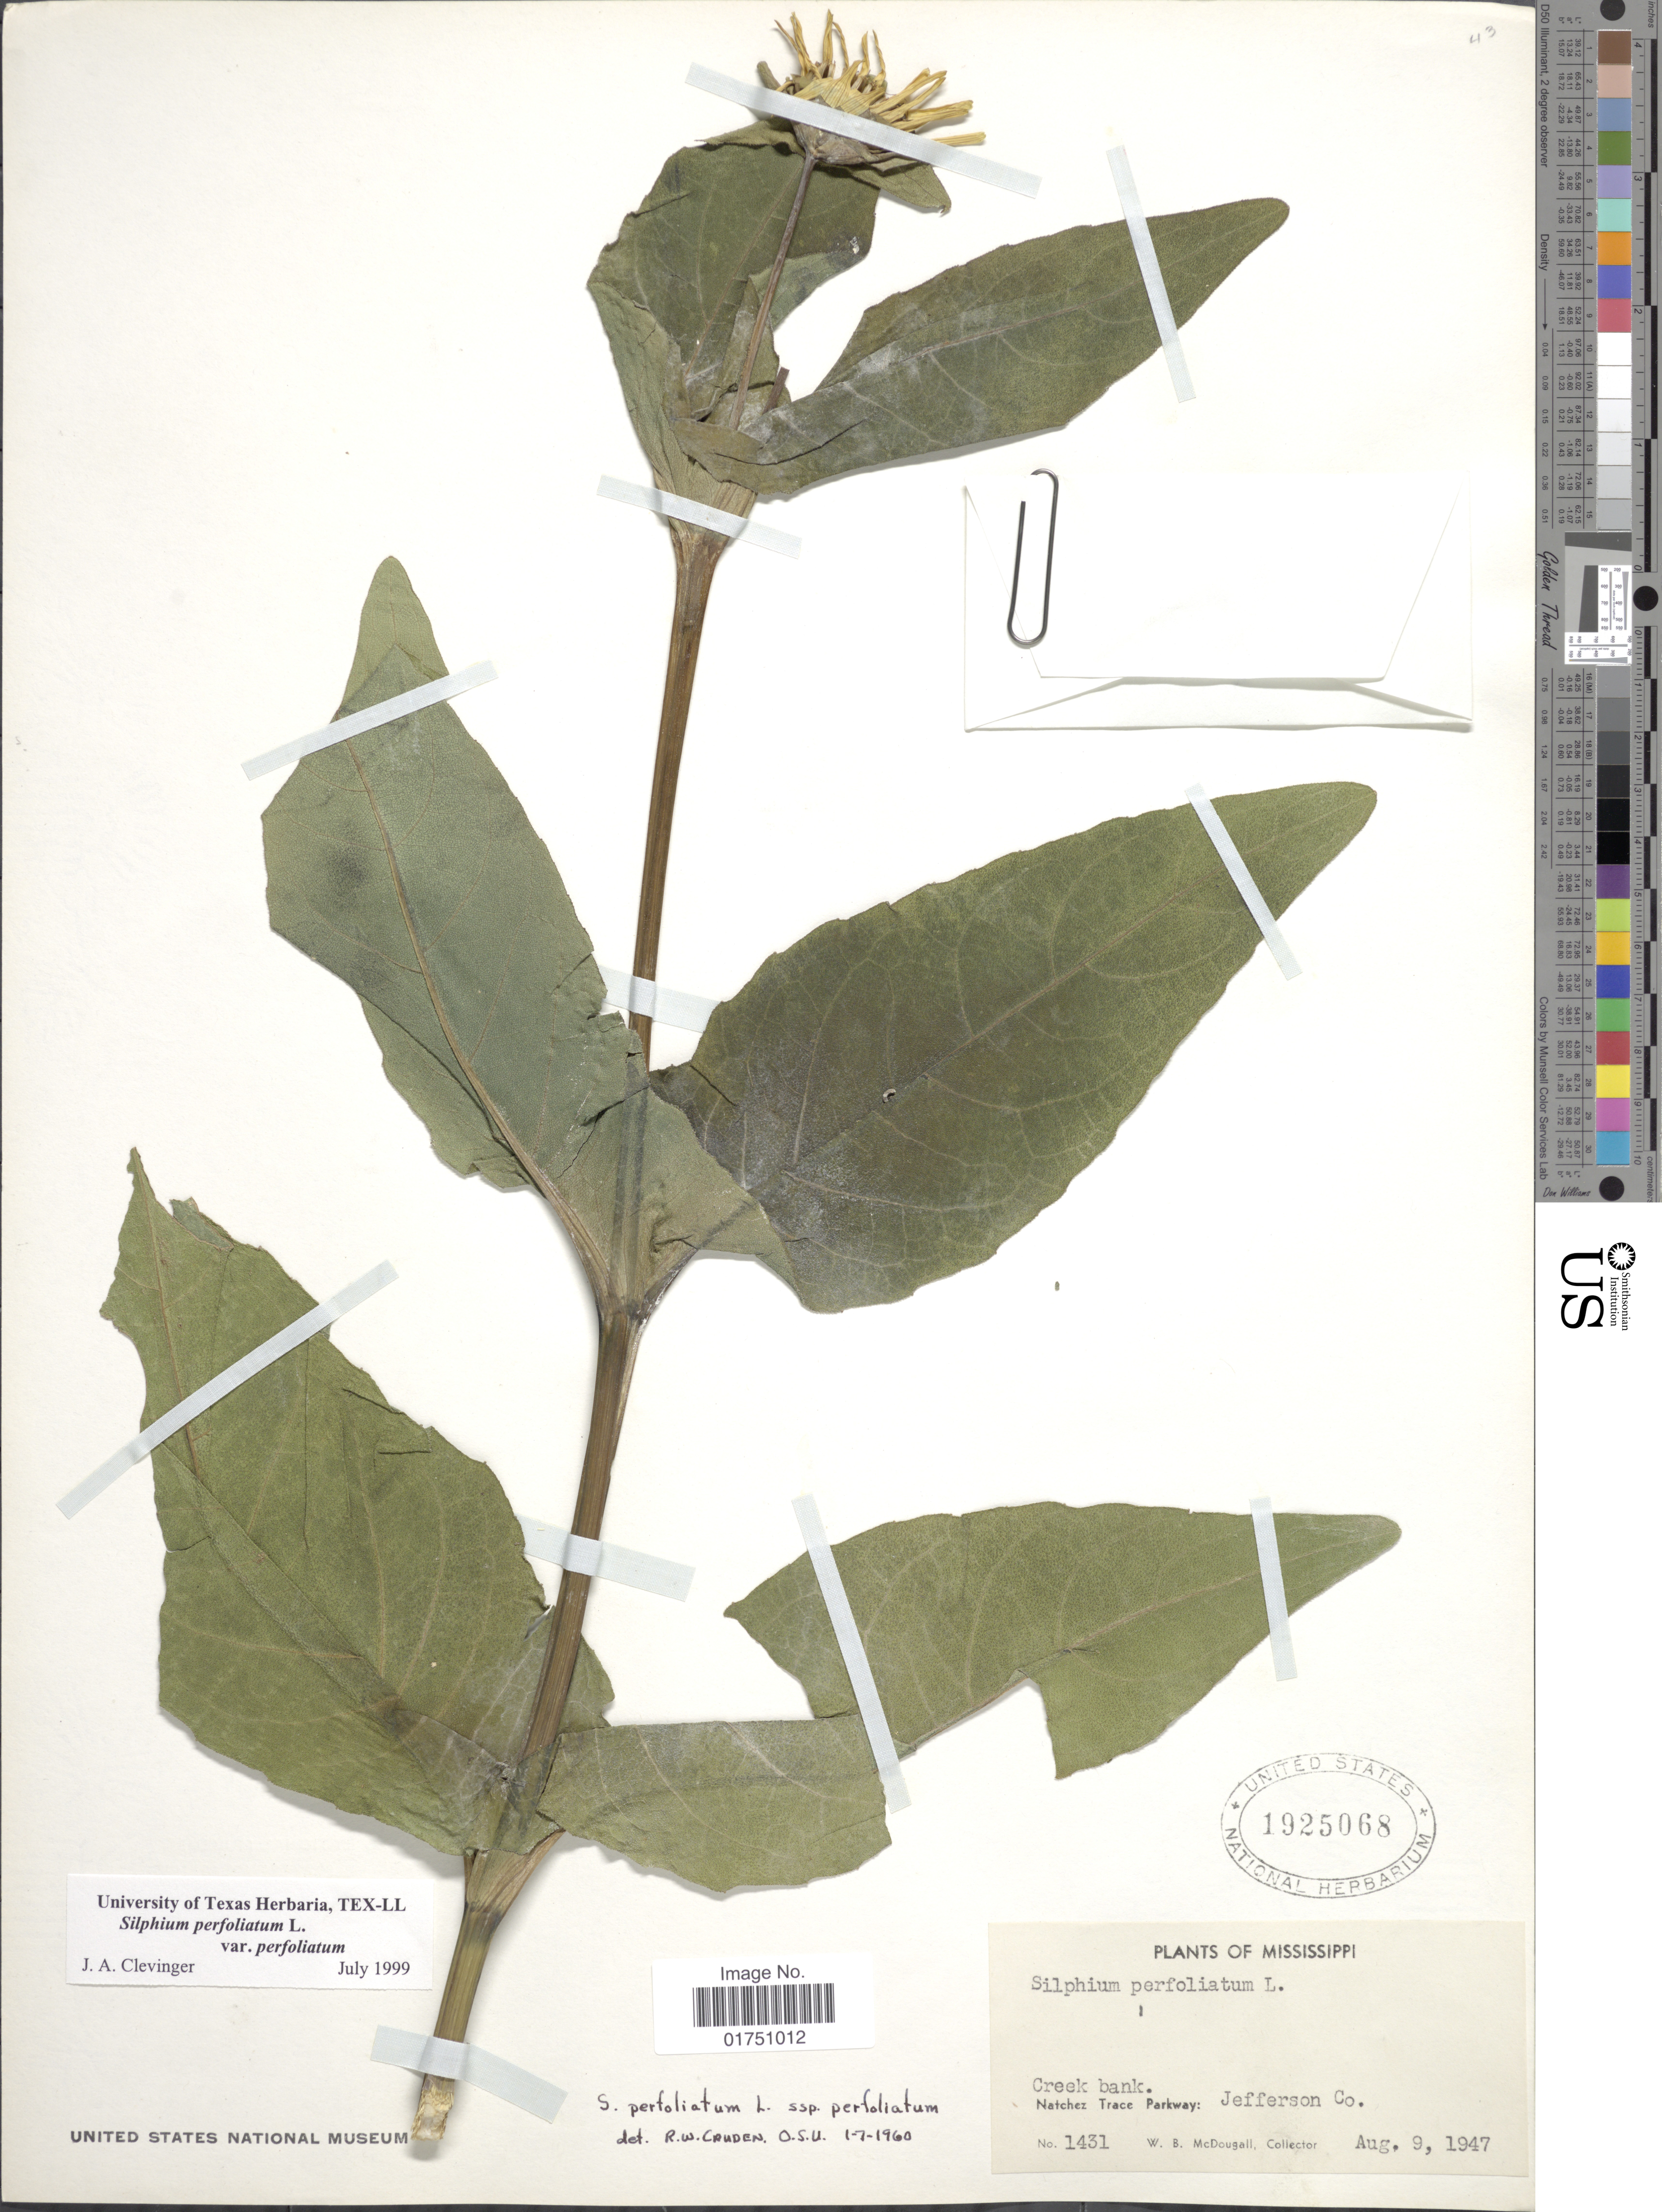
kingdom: Plantae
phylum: Tracheophyta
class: Magnoliopsida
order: Asterales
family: Asteraceae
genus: Silphium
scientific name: Silphium perfoliatum var. perfoliatum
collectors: W. B. McDougall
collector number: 1431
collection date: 1947-08-09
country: United States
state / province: Mississippi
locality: Creek bank. Natchez Trace Parkway: Jefferson Co.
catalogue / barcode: US 1925068